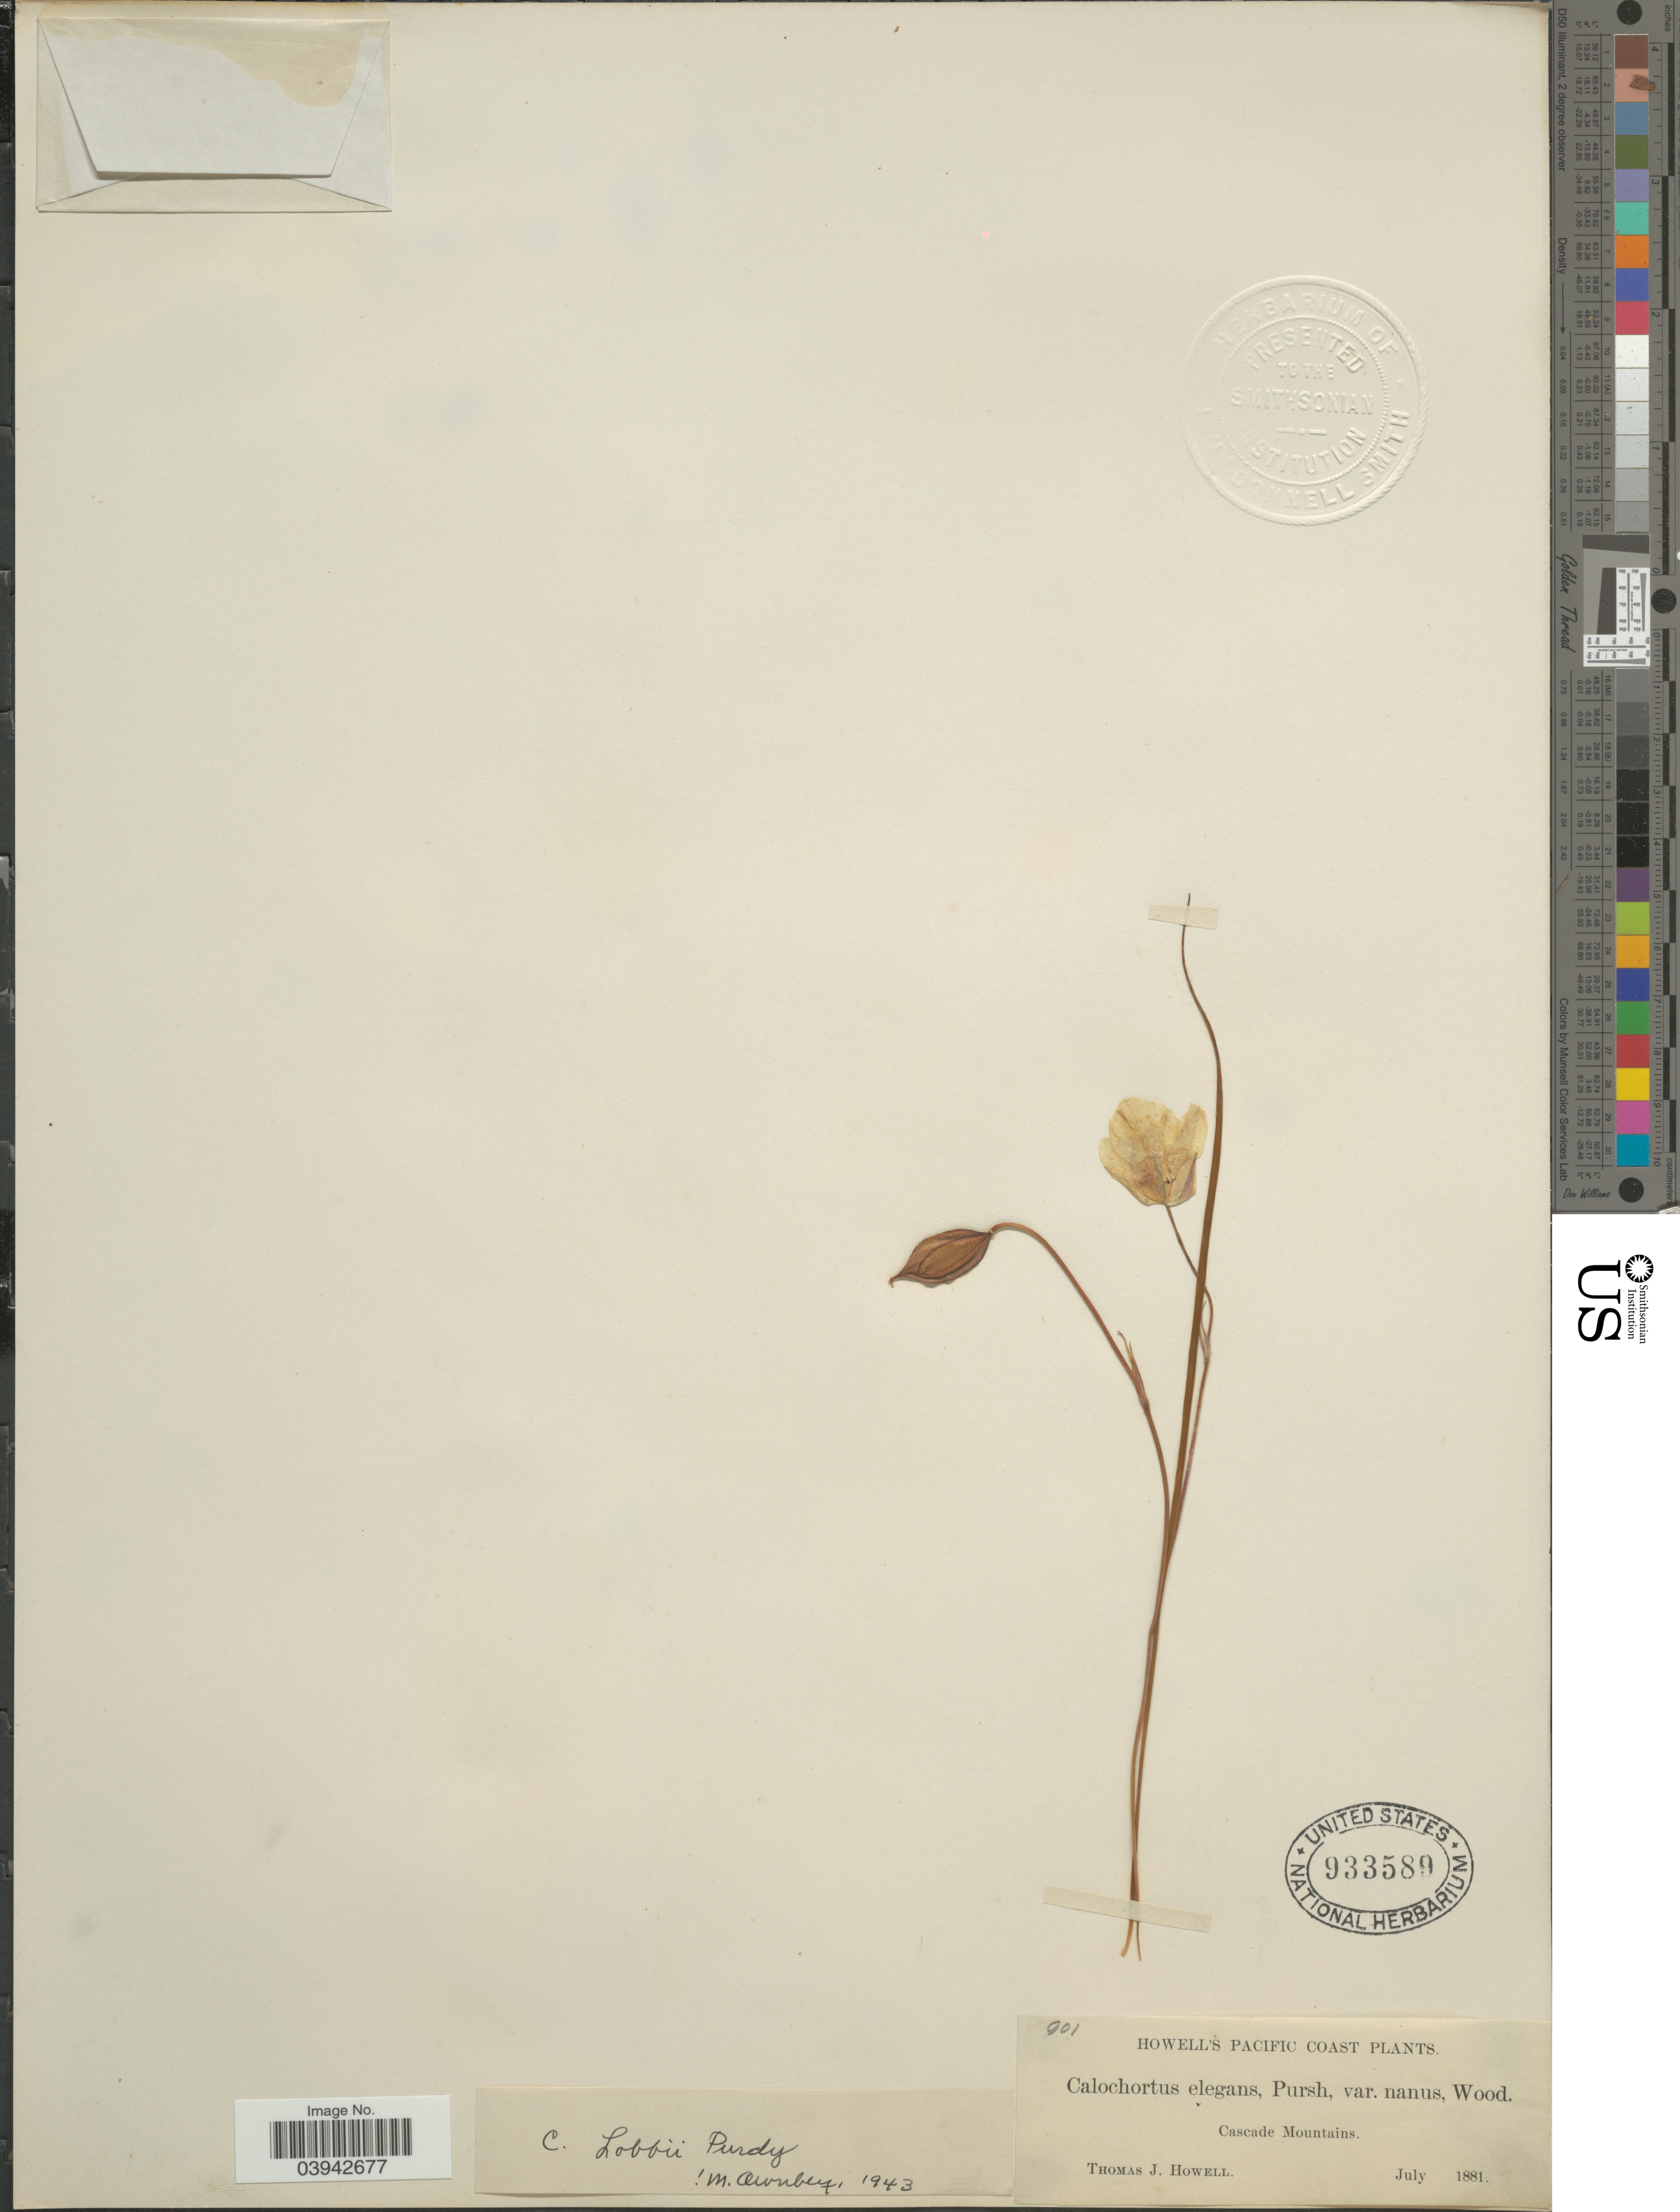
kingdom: Plantae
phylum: Tracheophyta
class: Liliopsida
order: Liliales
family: Liliaceae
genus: Calochortus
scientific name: Calochortus lobbii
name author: Purdy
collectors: T. J. Howell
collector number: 901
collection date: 1881-07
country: United States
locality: Pacific Coast. Cascade Mountains.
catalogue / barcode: US 933589